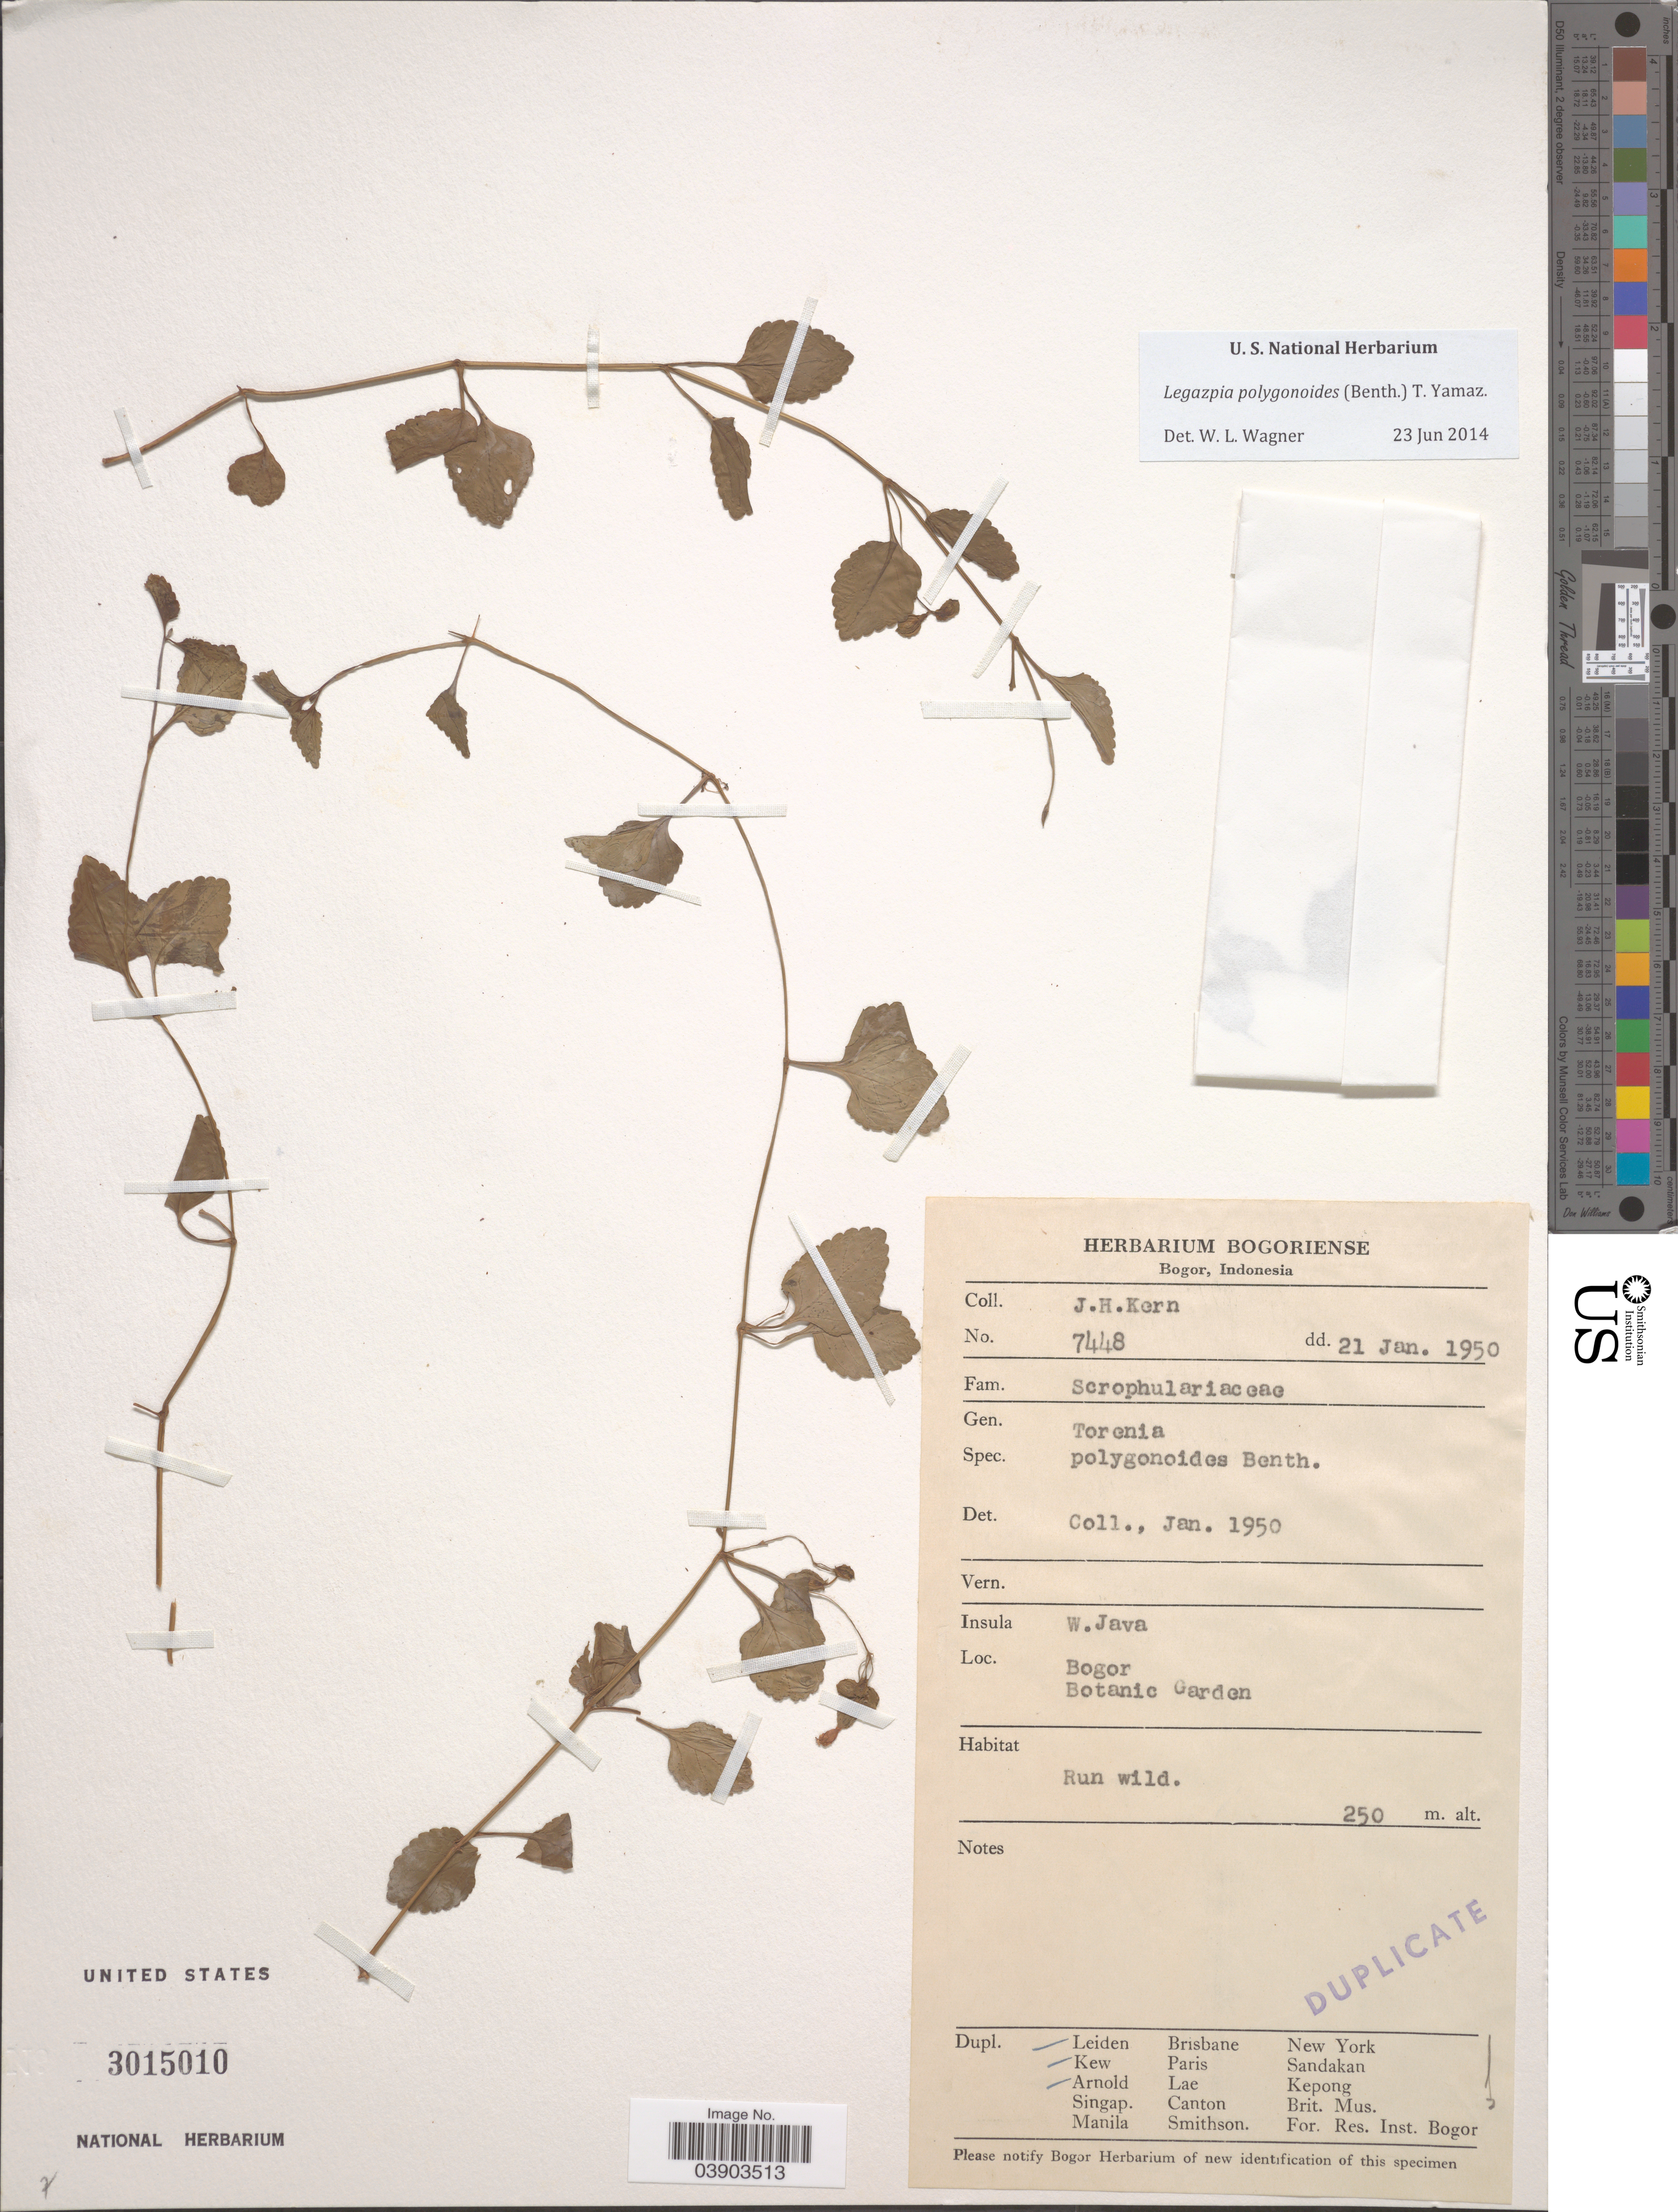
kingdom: Plantae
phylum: Tracheophyta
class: Magnoliopsida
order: Lamiales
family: Linderniaceae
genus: Torenia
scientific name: Torenia polygonoides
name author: Benth.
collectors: J. H. Kern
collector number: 7448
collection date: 1950-01-21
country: Indonesia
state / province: Java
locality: Insula W. Java. Bogor. Botanic Garden.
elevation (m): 250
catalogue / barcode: US 3015010